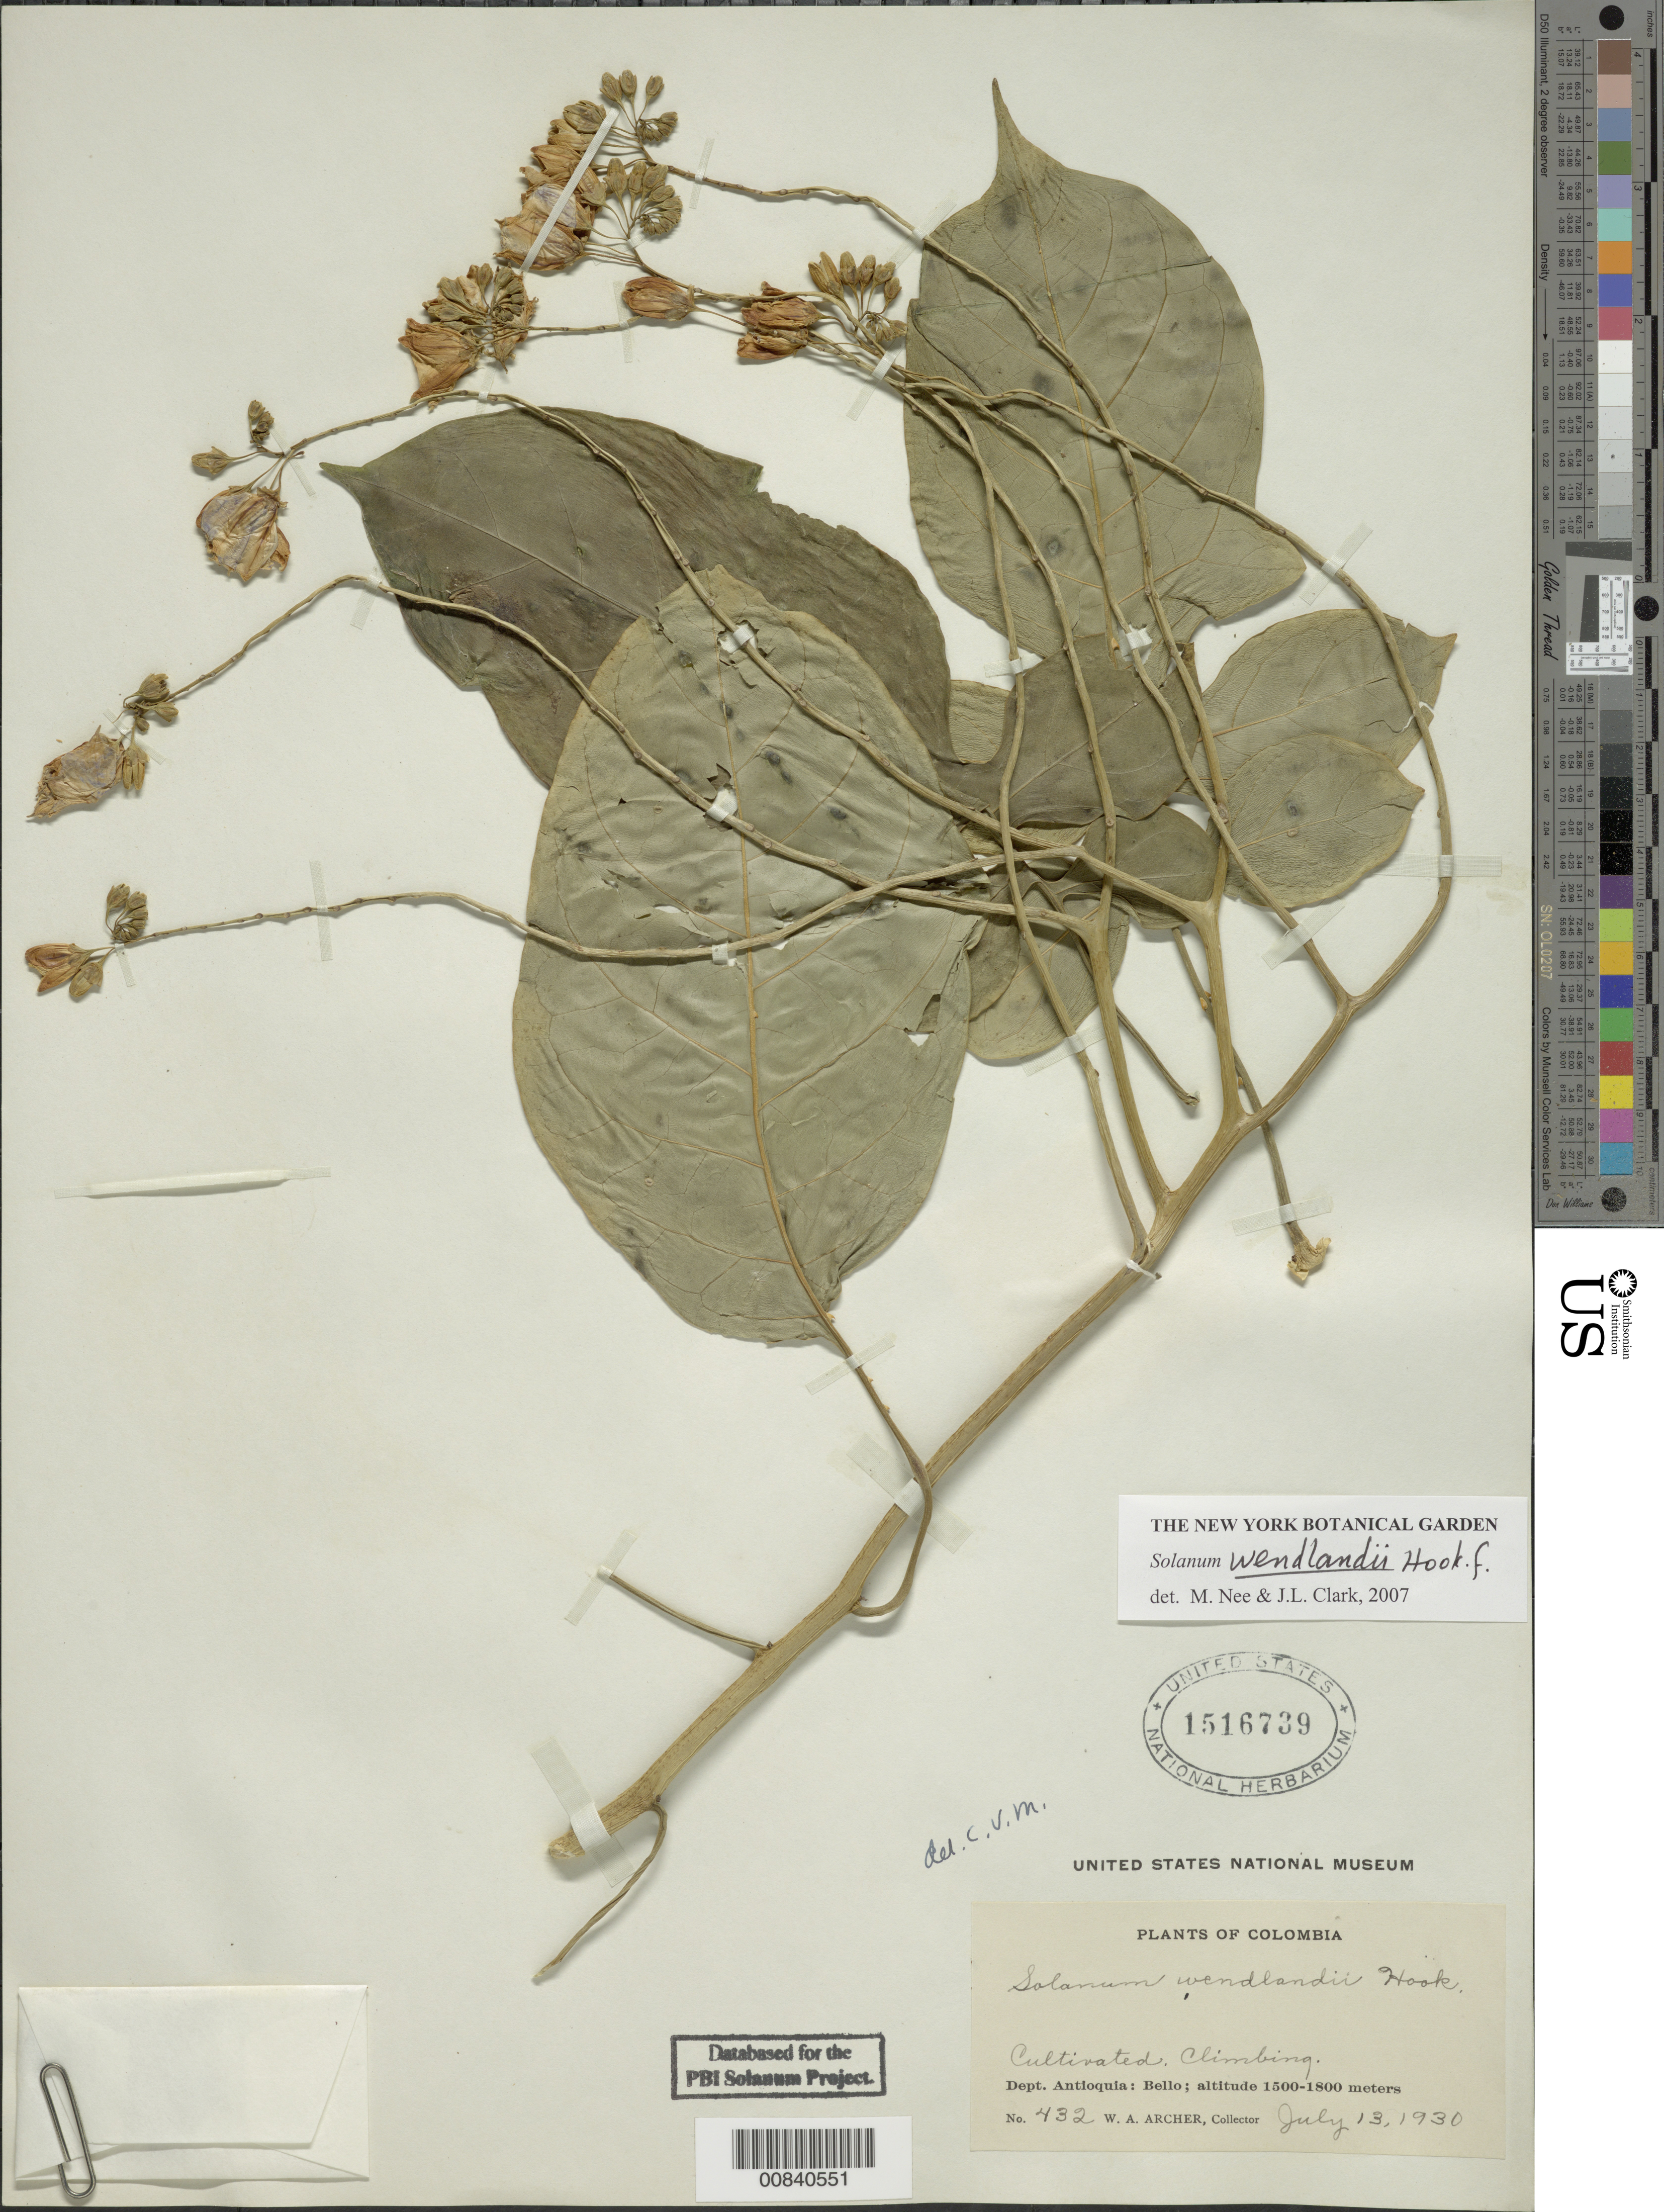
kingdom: Plantae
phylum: Tracheophyta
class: Magnoliopsida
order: Solanales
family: Solanaceae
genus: Solanum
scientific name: Solanum wendlandii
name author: Hook. f.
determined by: Clark, J. L., (SEL), The Marie Selby Botanical Garden (UNITED STATES)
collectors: A. W. Archer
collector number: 432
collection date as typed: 13 Jul 1930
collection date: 1930-07-13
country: Colombia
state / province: Antioquia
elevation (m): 1500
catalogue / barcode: US 1516739